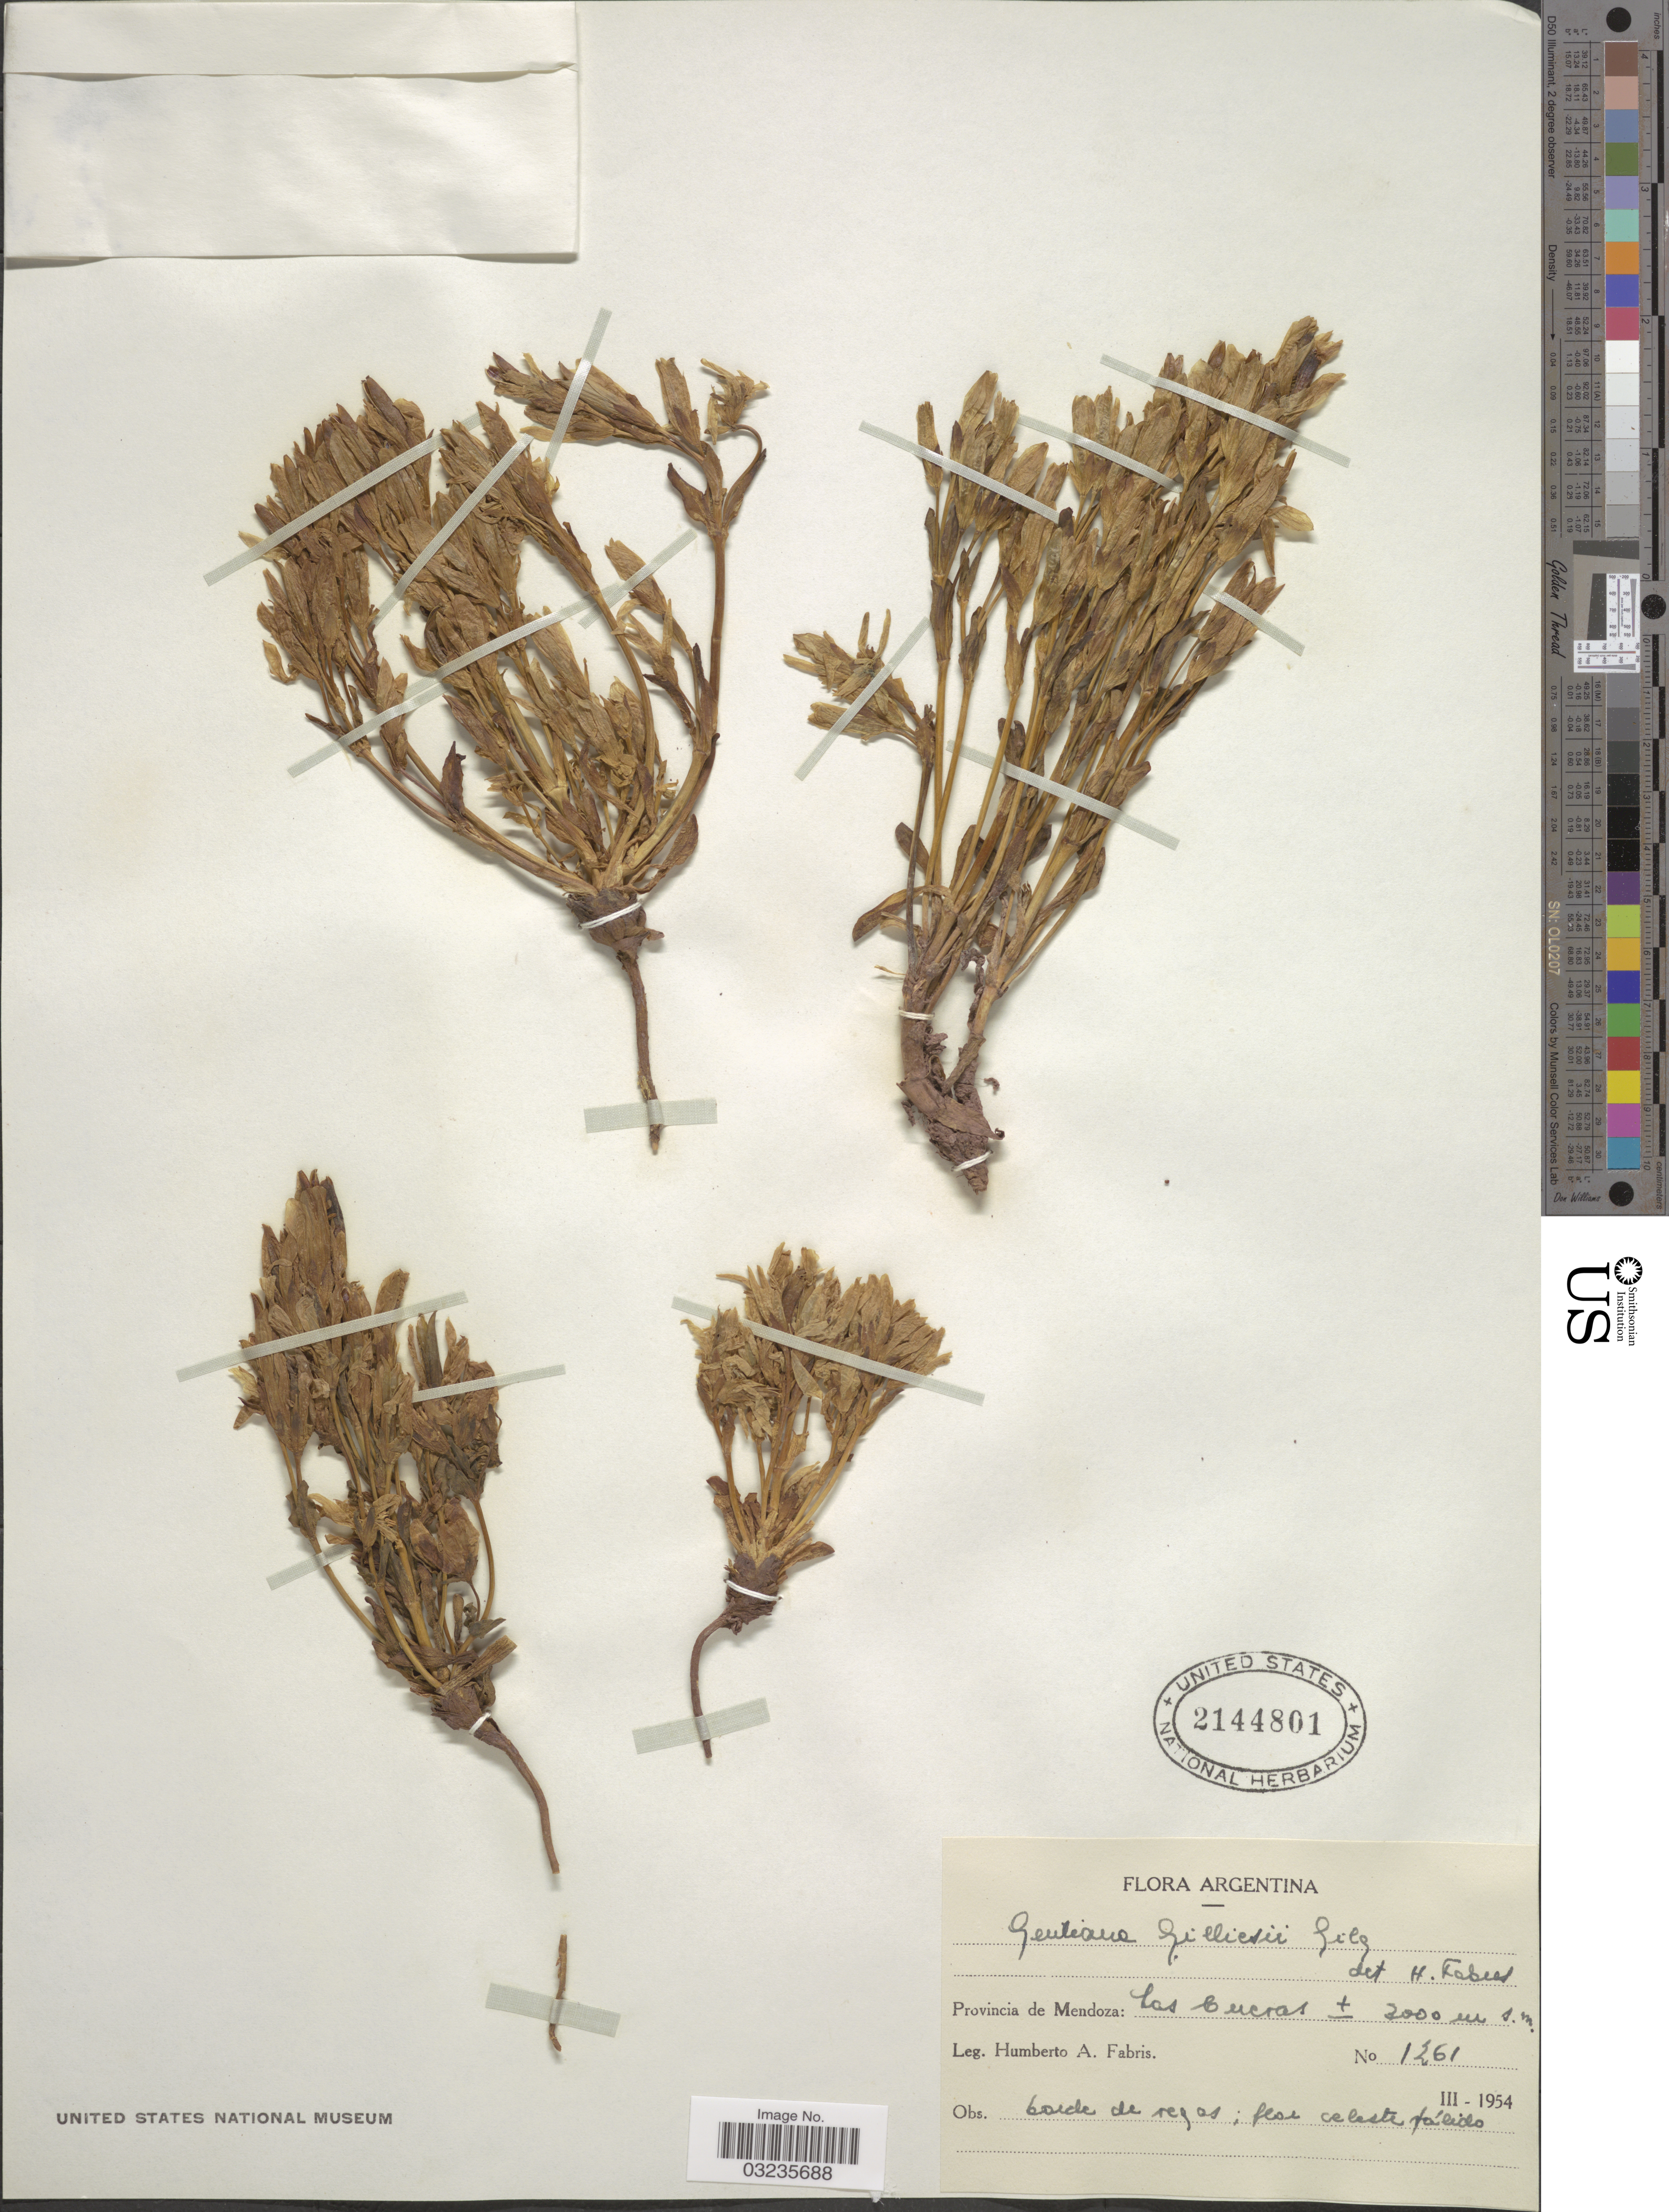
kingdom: Plantae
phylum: Tracheophyta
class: Magnoliopsida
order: Gentianales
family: Gentianaceae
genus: Gentiana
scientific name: Gentiana gilliesii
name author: Gilg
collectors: H. A. Fabris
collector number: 1261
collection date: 1954-03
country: Argentina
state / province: Mendoza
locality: Las Cucras.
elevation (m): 3000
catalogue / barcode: US 2144801